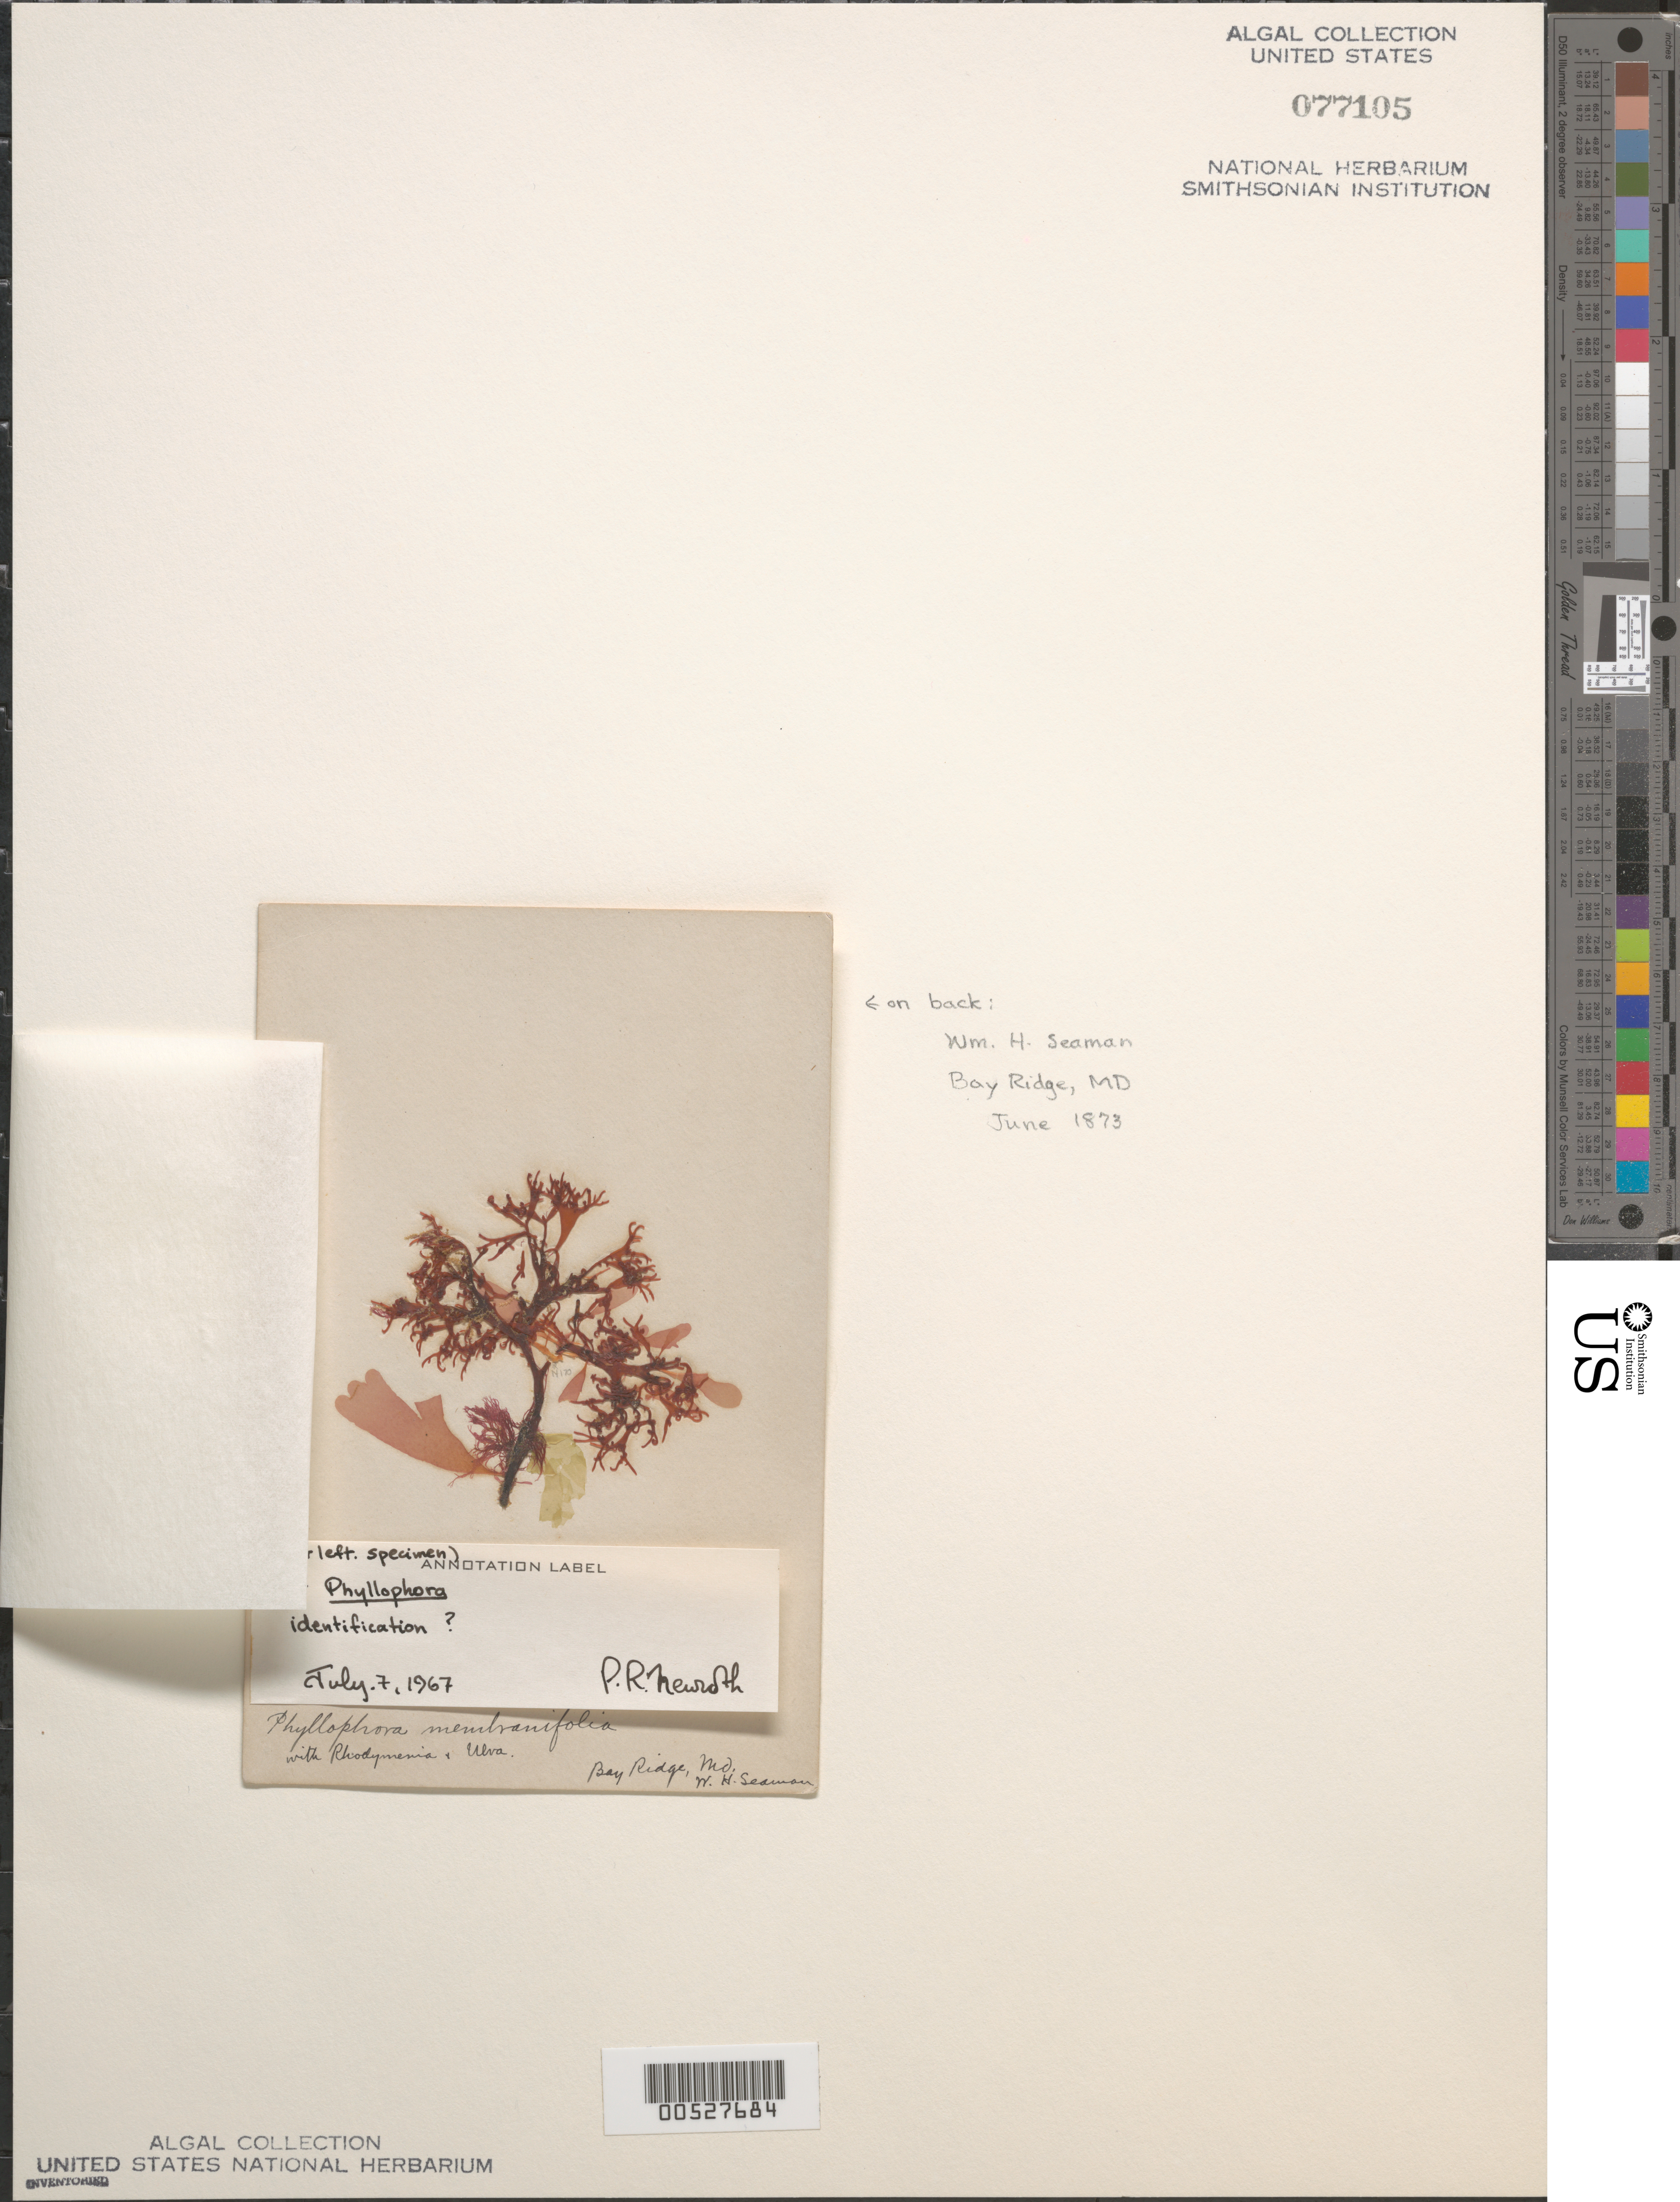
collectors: W. Seaman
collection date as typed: Jun 1873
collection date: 1873-06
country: United States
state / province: Maryland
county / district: Anne Arundel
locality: Bay Ridge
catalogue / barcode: US 77105